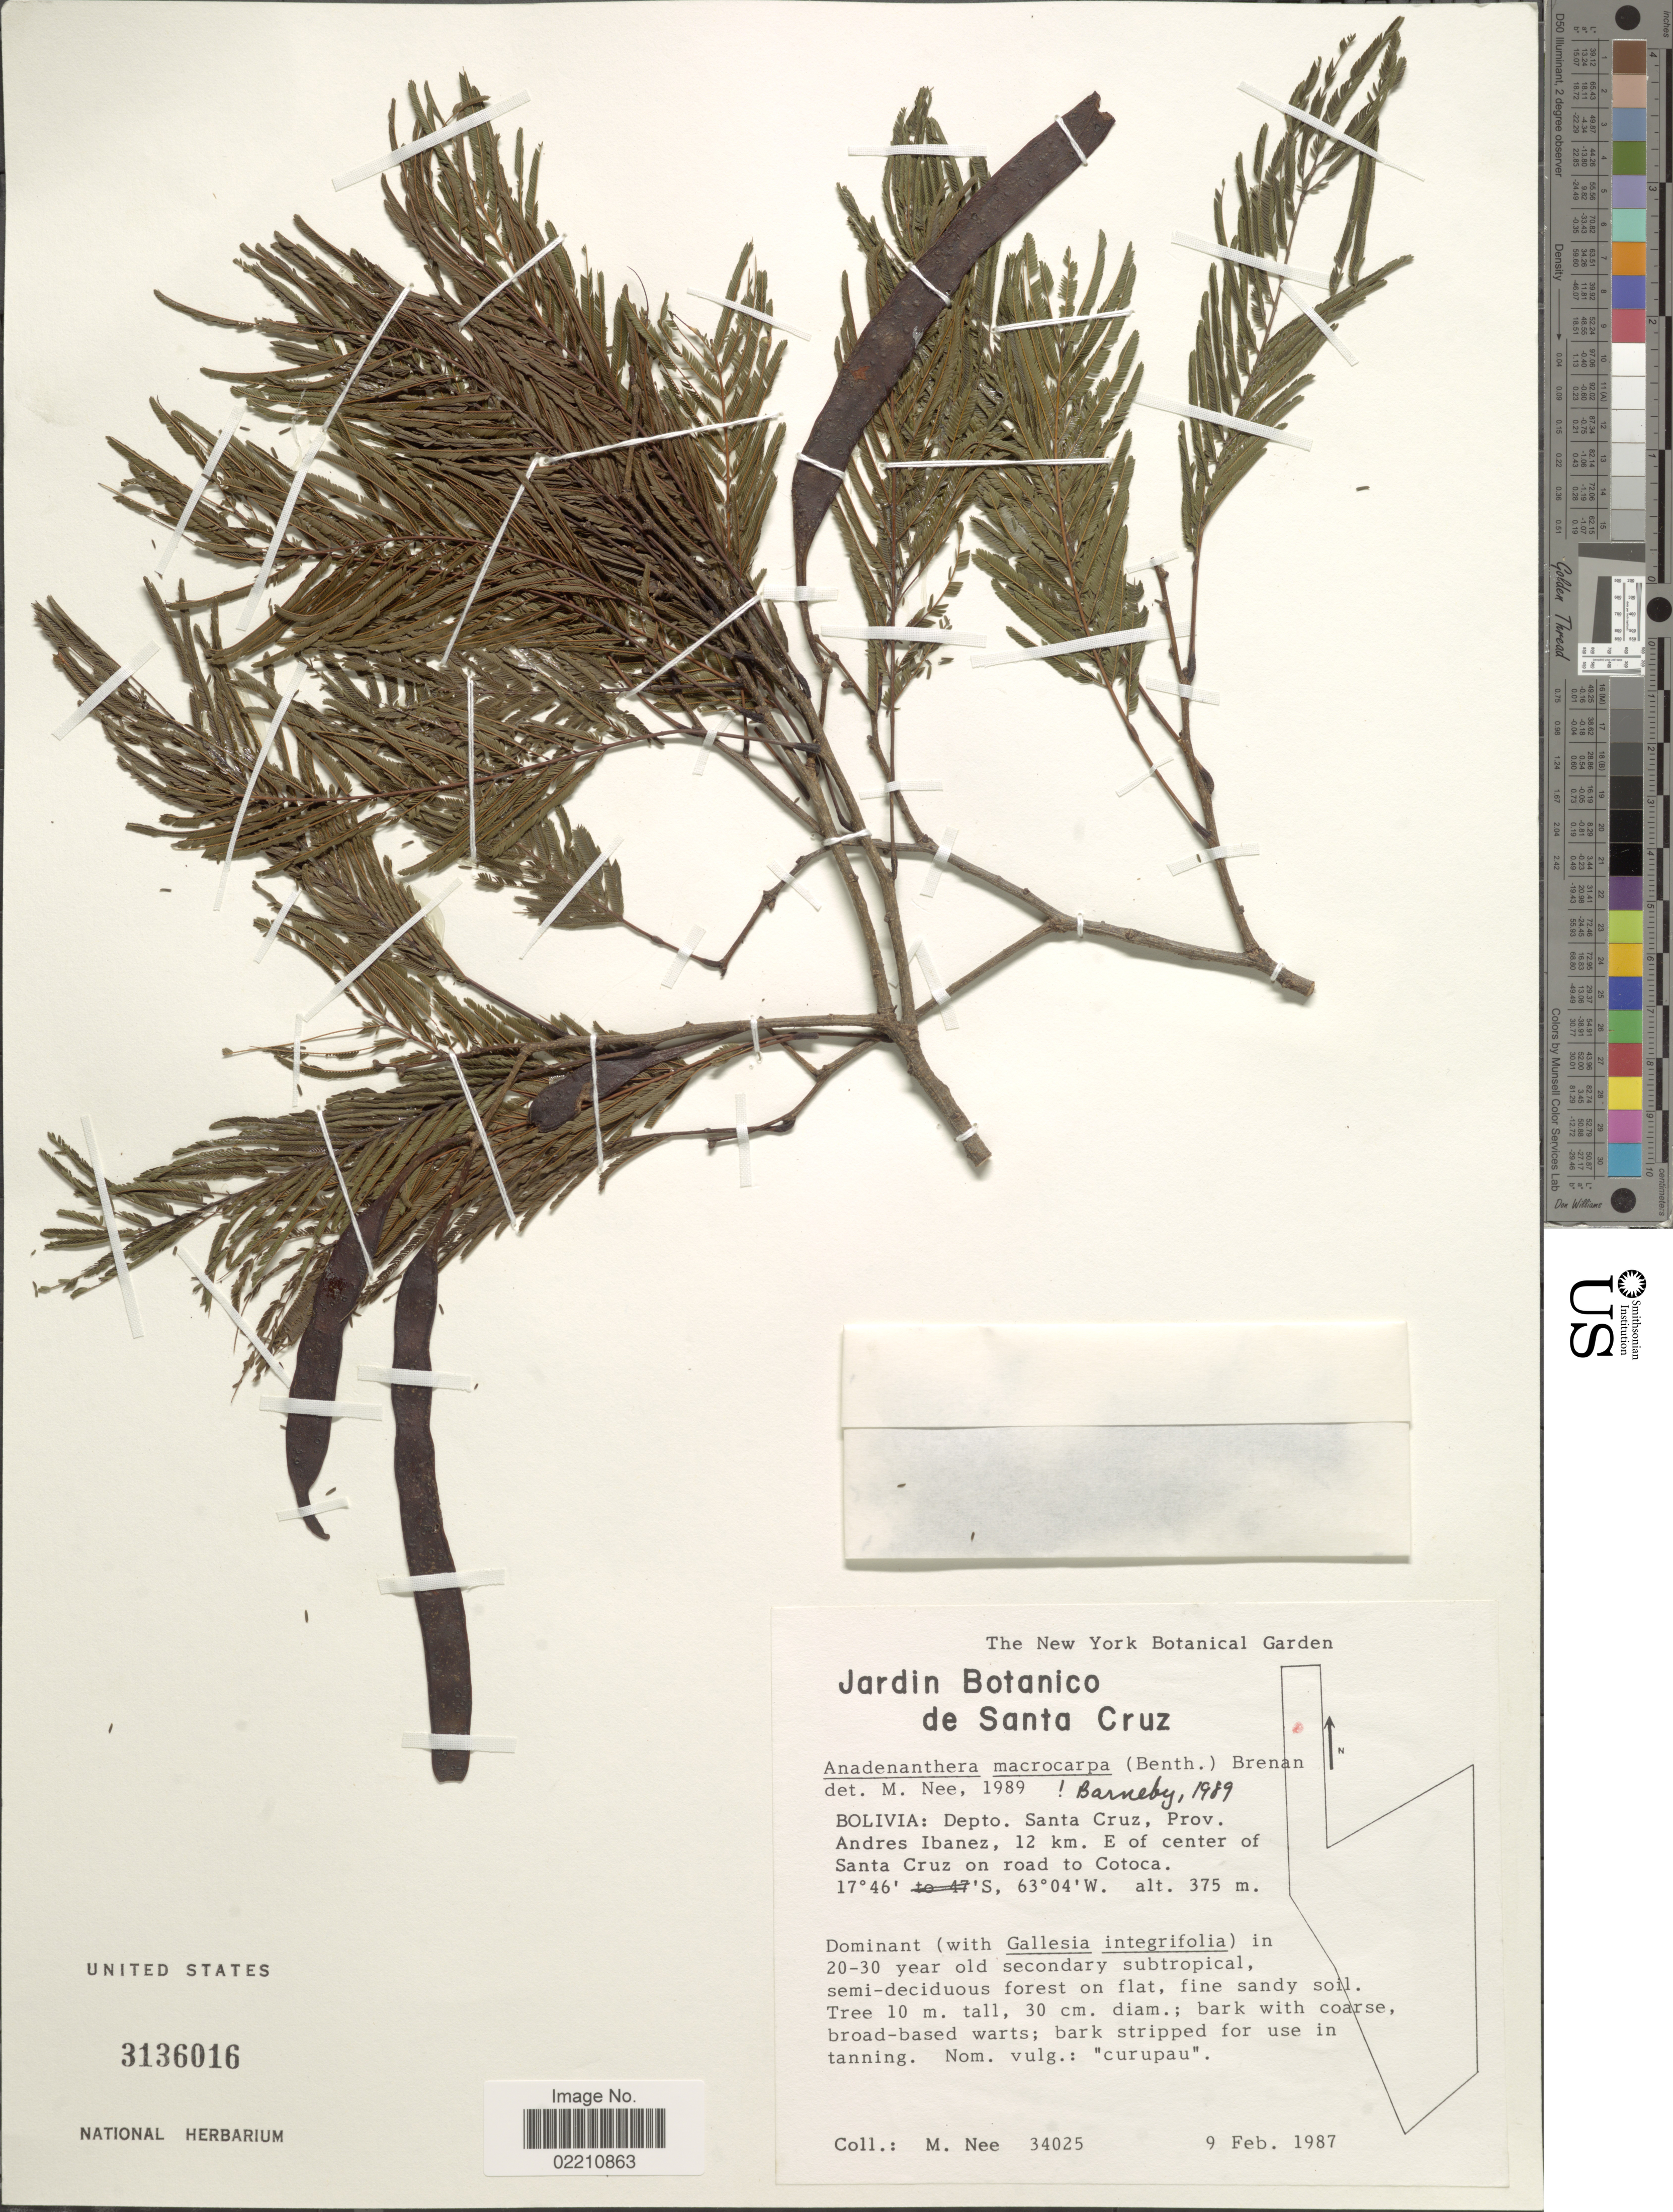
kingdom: Plantae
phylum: Tracheophyta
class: Magnoliopsida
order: Fabales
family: Fabaceae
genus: Anadenanthera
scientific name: Anadenanthera macrocarpa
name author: (Benth.) Brenan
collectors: M. Nee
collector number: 34025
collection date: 1987-02-09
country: Bolivia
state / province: Santa Cruz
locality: Prov. Andres Ibanez, 12 km. E of center of Santa Cruz on road to Cotoca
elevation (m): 375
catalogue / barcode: US 3136016